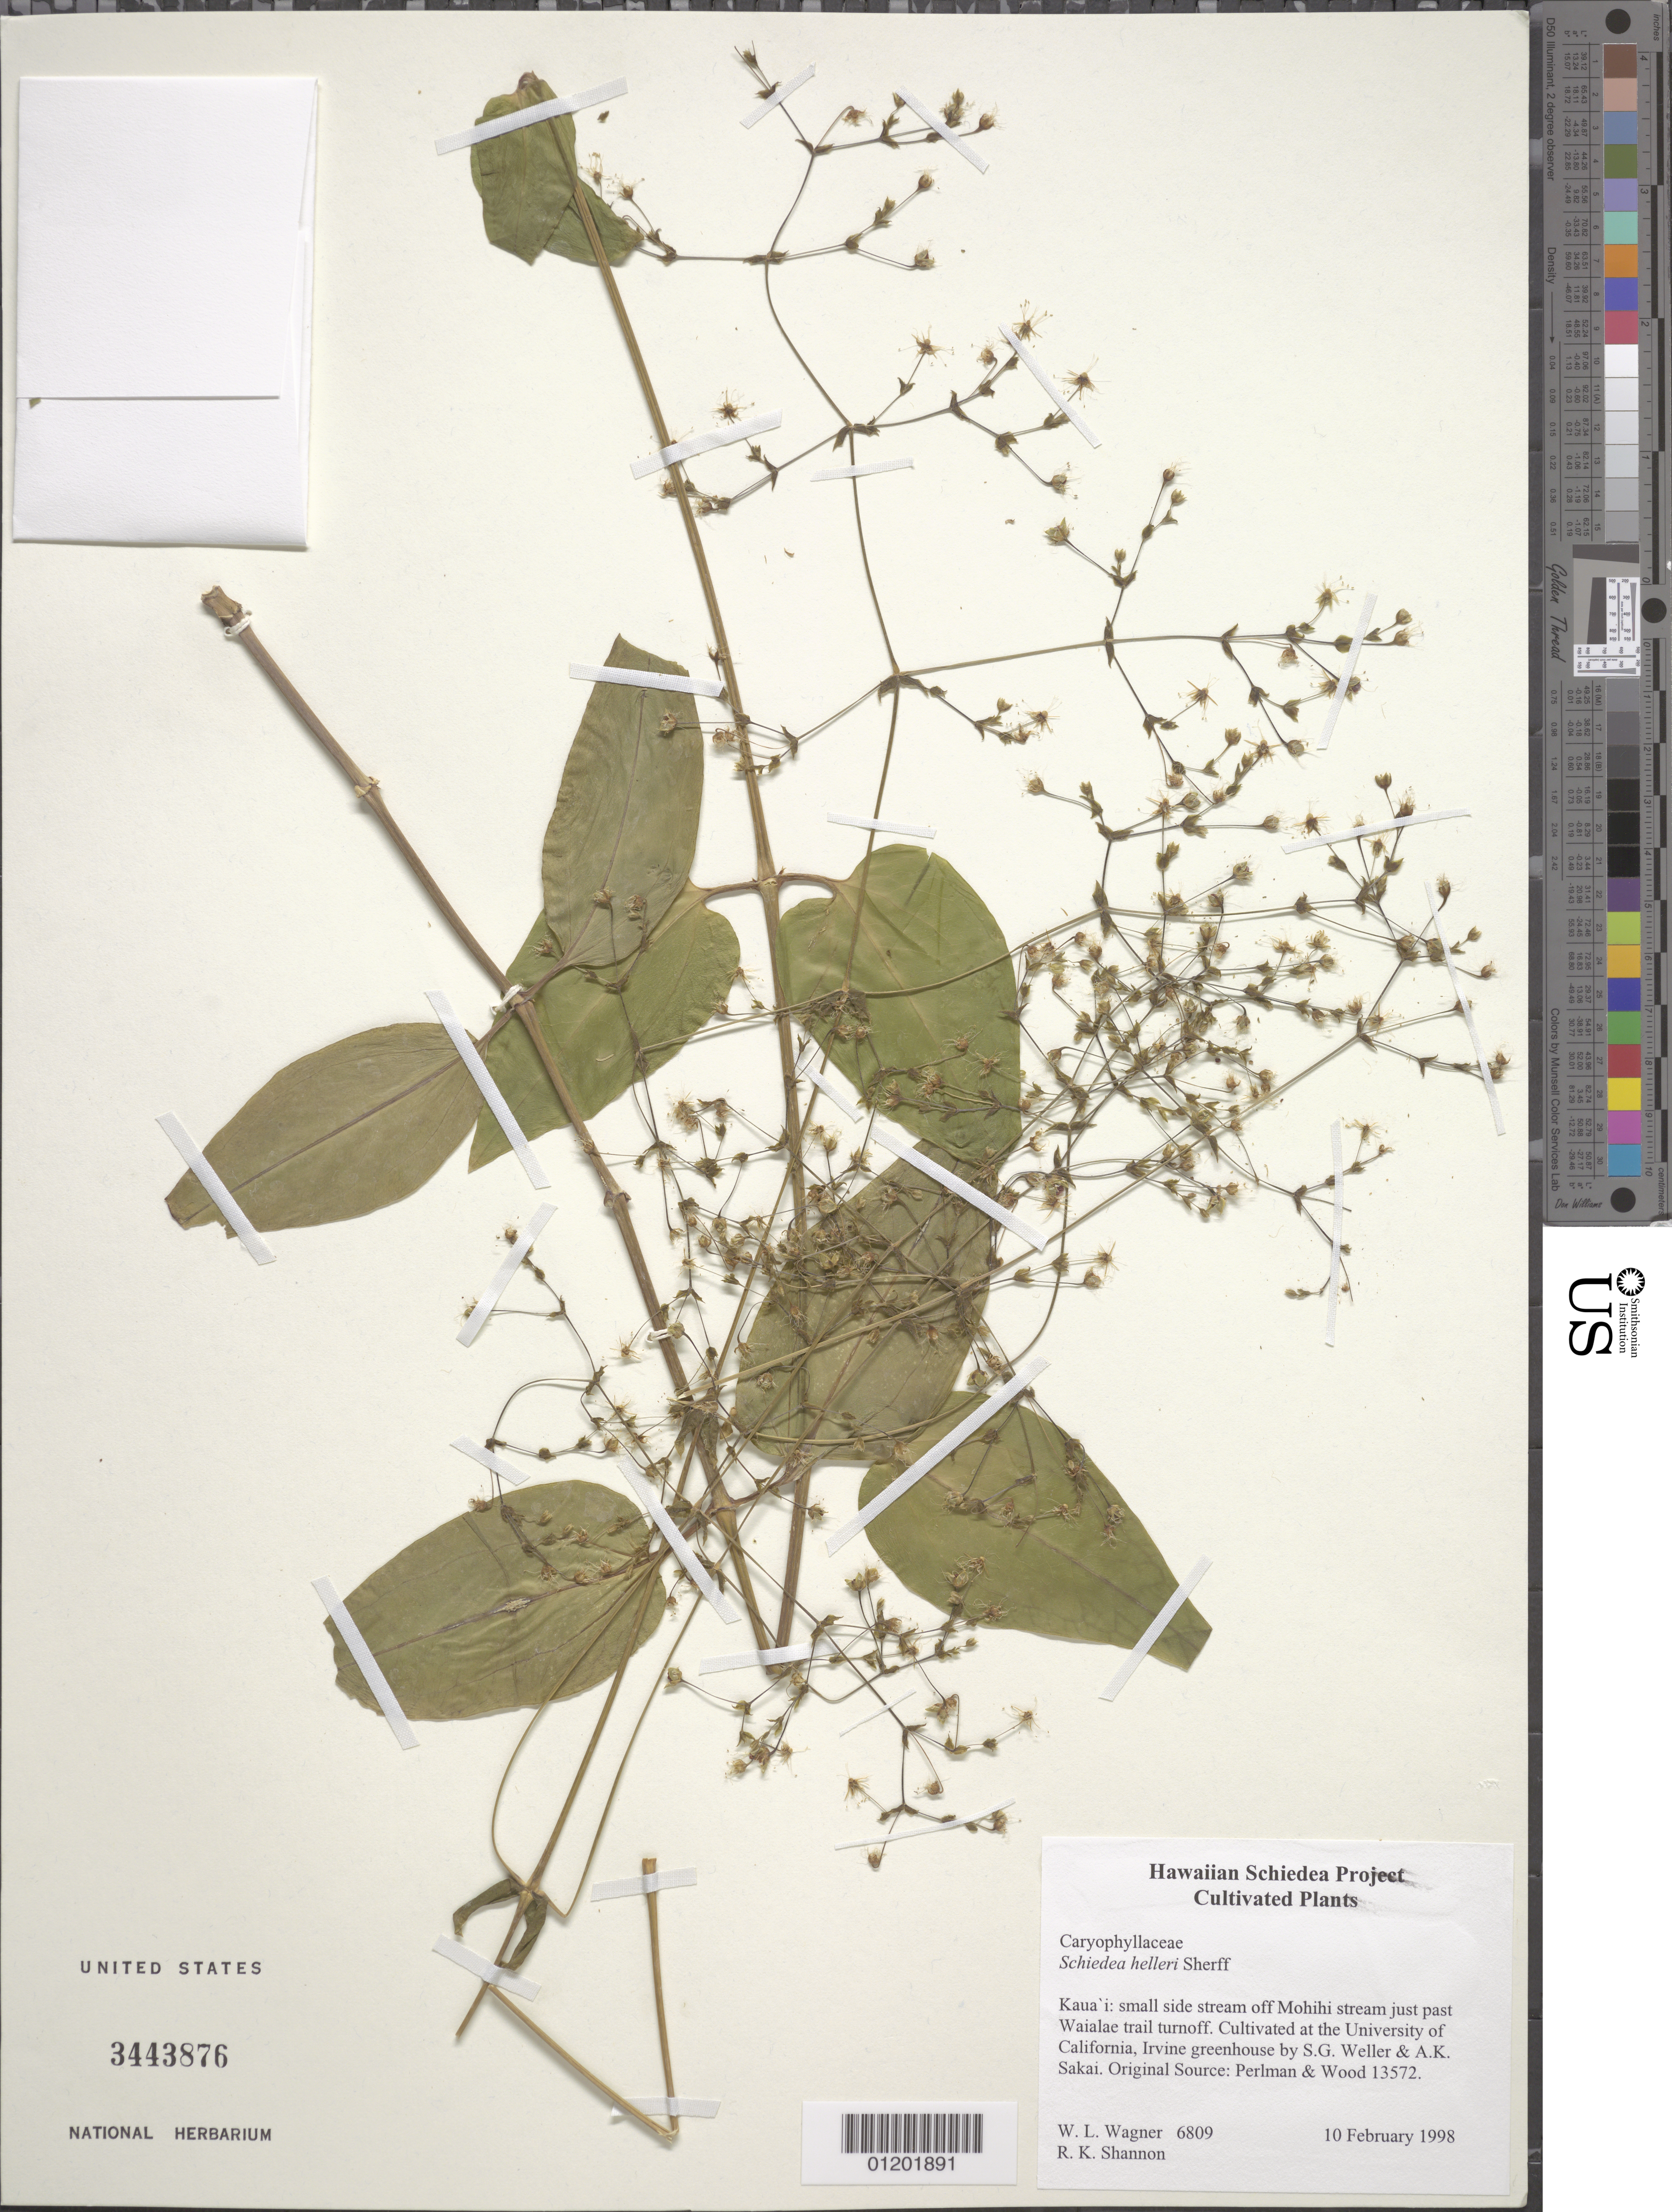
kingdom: Plantae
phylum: Tracheophyta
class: Magnoliopsida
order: Caryophyllales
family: Caryophyllaceae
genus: Schiedea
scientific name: Schiedea helleri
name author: Sherff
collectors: W. L. Wagner & R. Shannon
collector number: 6809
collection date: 1998-02-10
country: United States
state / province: California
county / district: Orange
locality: University of California, Irvine greenhouse.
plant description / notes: Cultivated at the University of California, Irvine greenhouse by S.G. Weller and A.K. Sakai. Original source Perlman and Wood 13572, Kaua'i, small side stream off Mohihi stream just past Waialae trail turnoff.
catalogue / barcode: US 3443876